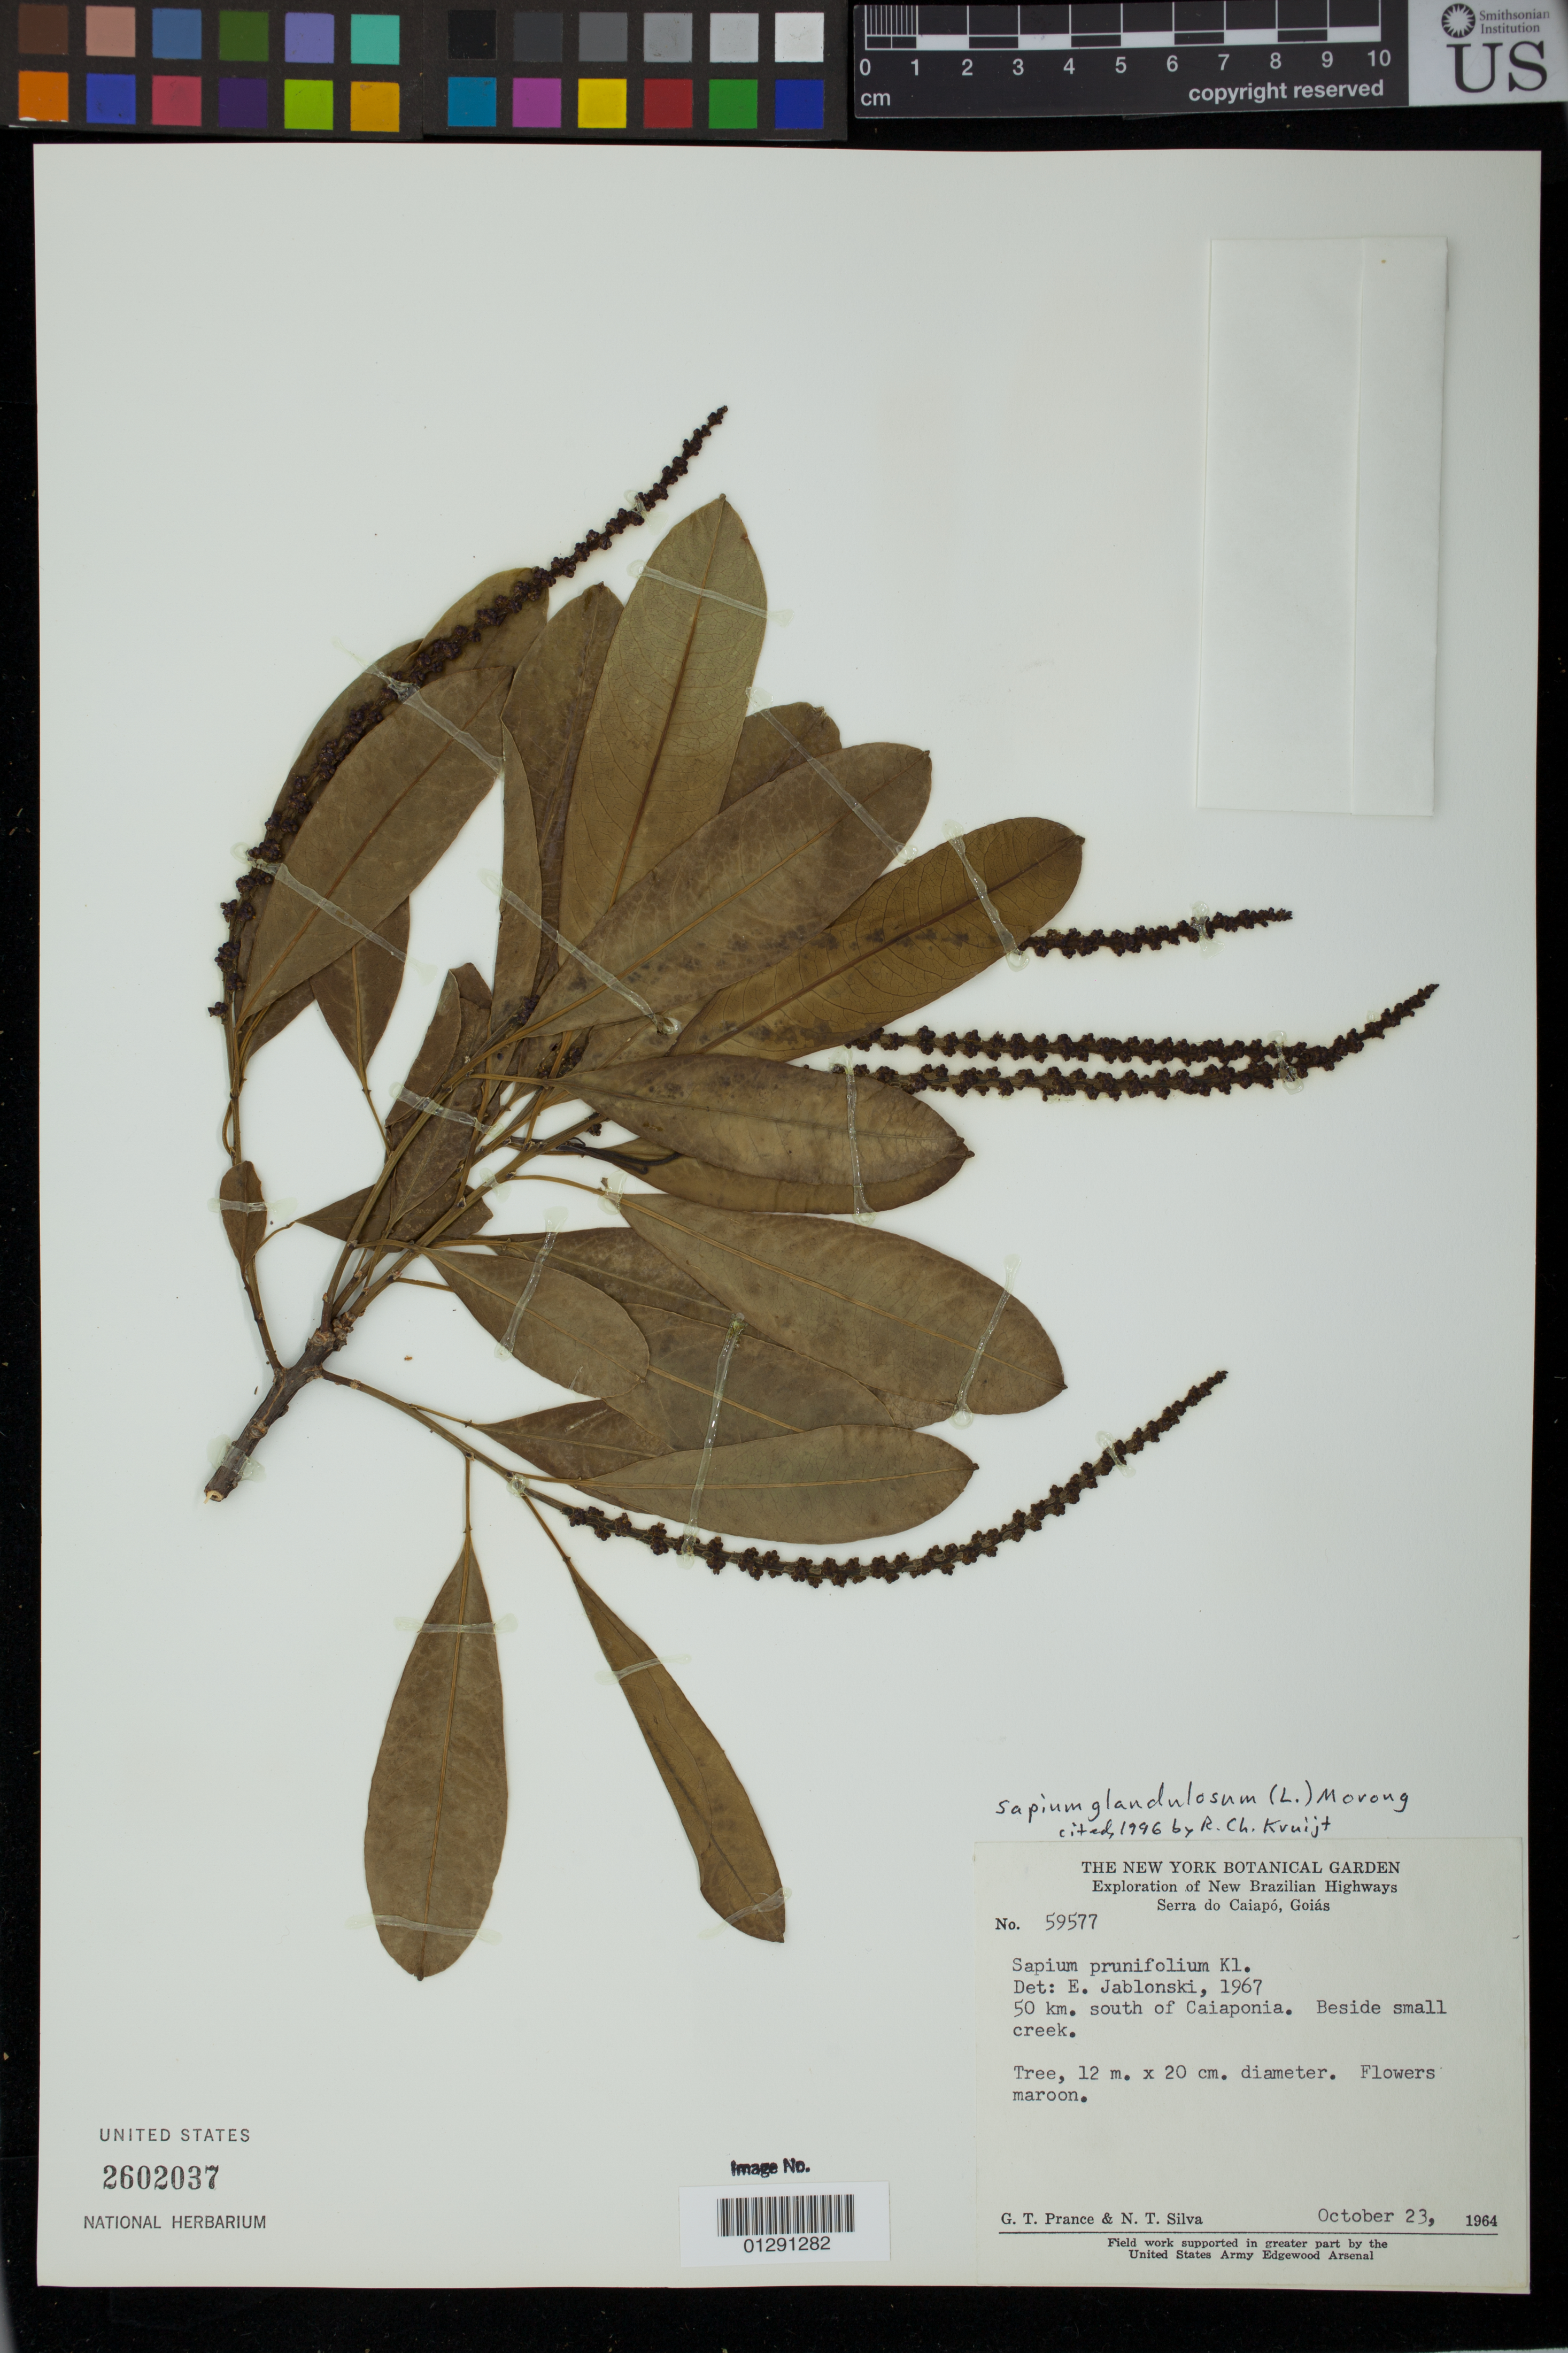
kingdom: Plantae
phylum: Tracheophyta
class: Magnoliopsida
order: Malpighiales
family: Euphorbiaceae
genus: Sapium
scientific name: Sapium glandulatum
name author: (Vell.) Pax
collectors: G. T. Prance & N. T. Silva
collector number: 59577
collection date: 1964-10-23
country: Brazil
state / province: Goias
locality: Serra do Caiapo.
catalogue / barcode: US 2602037